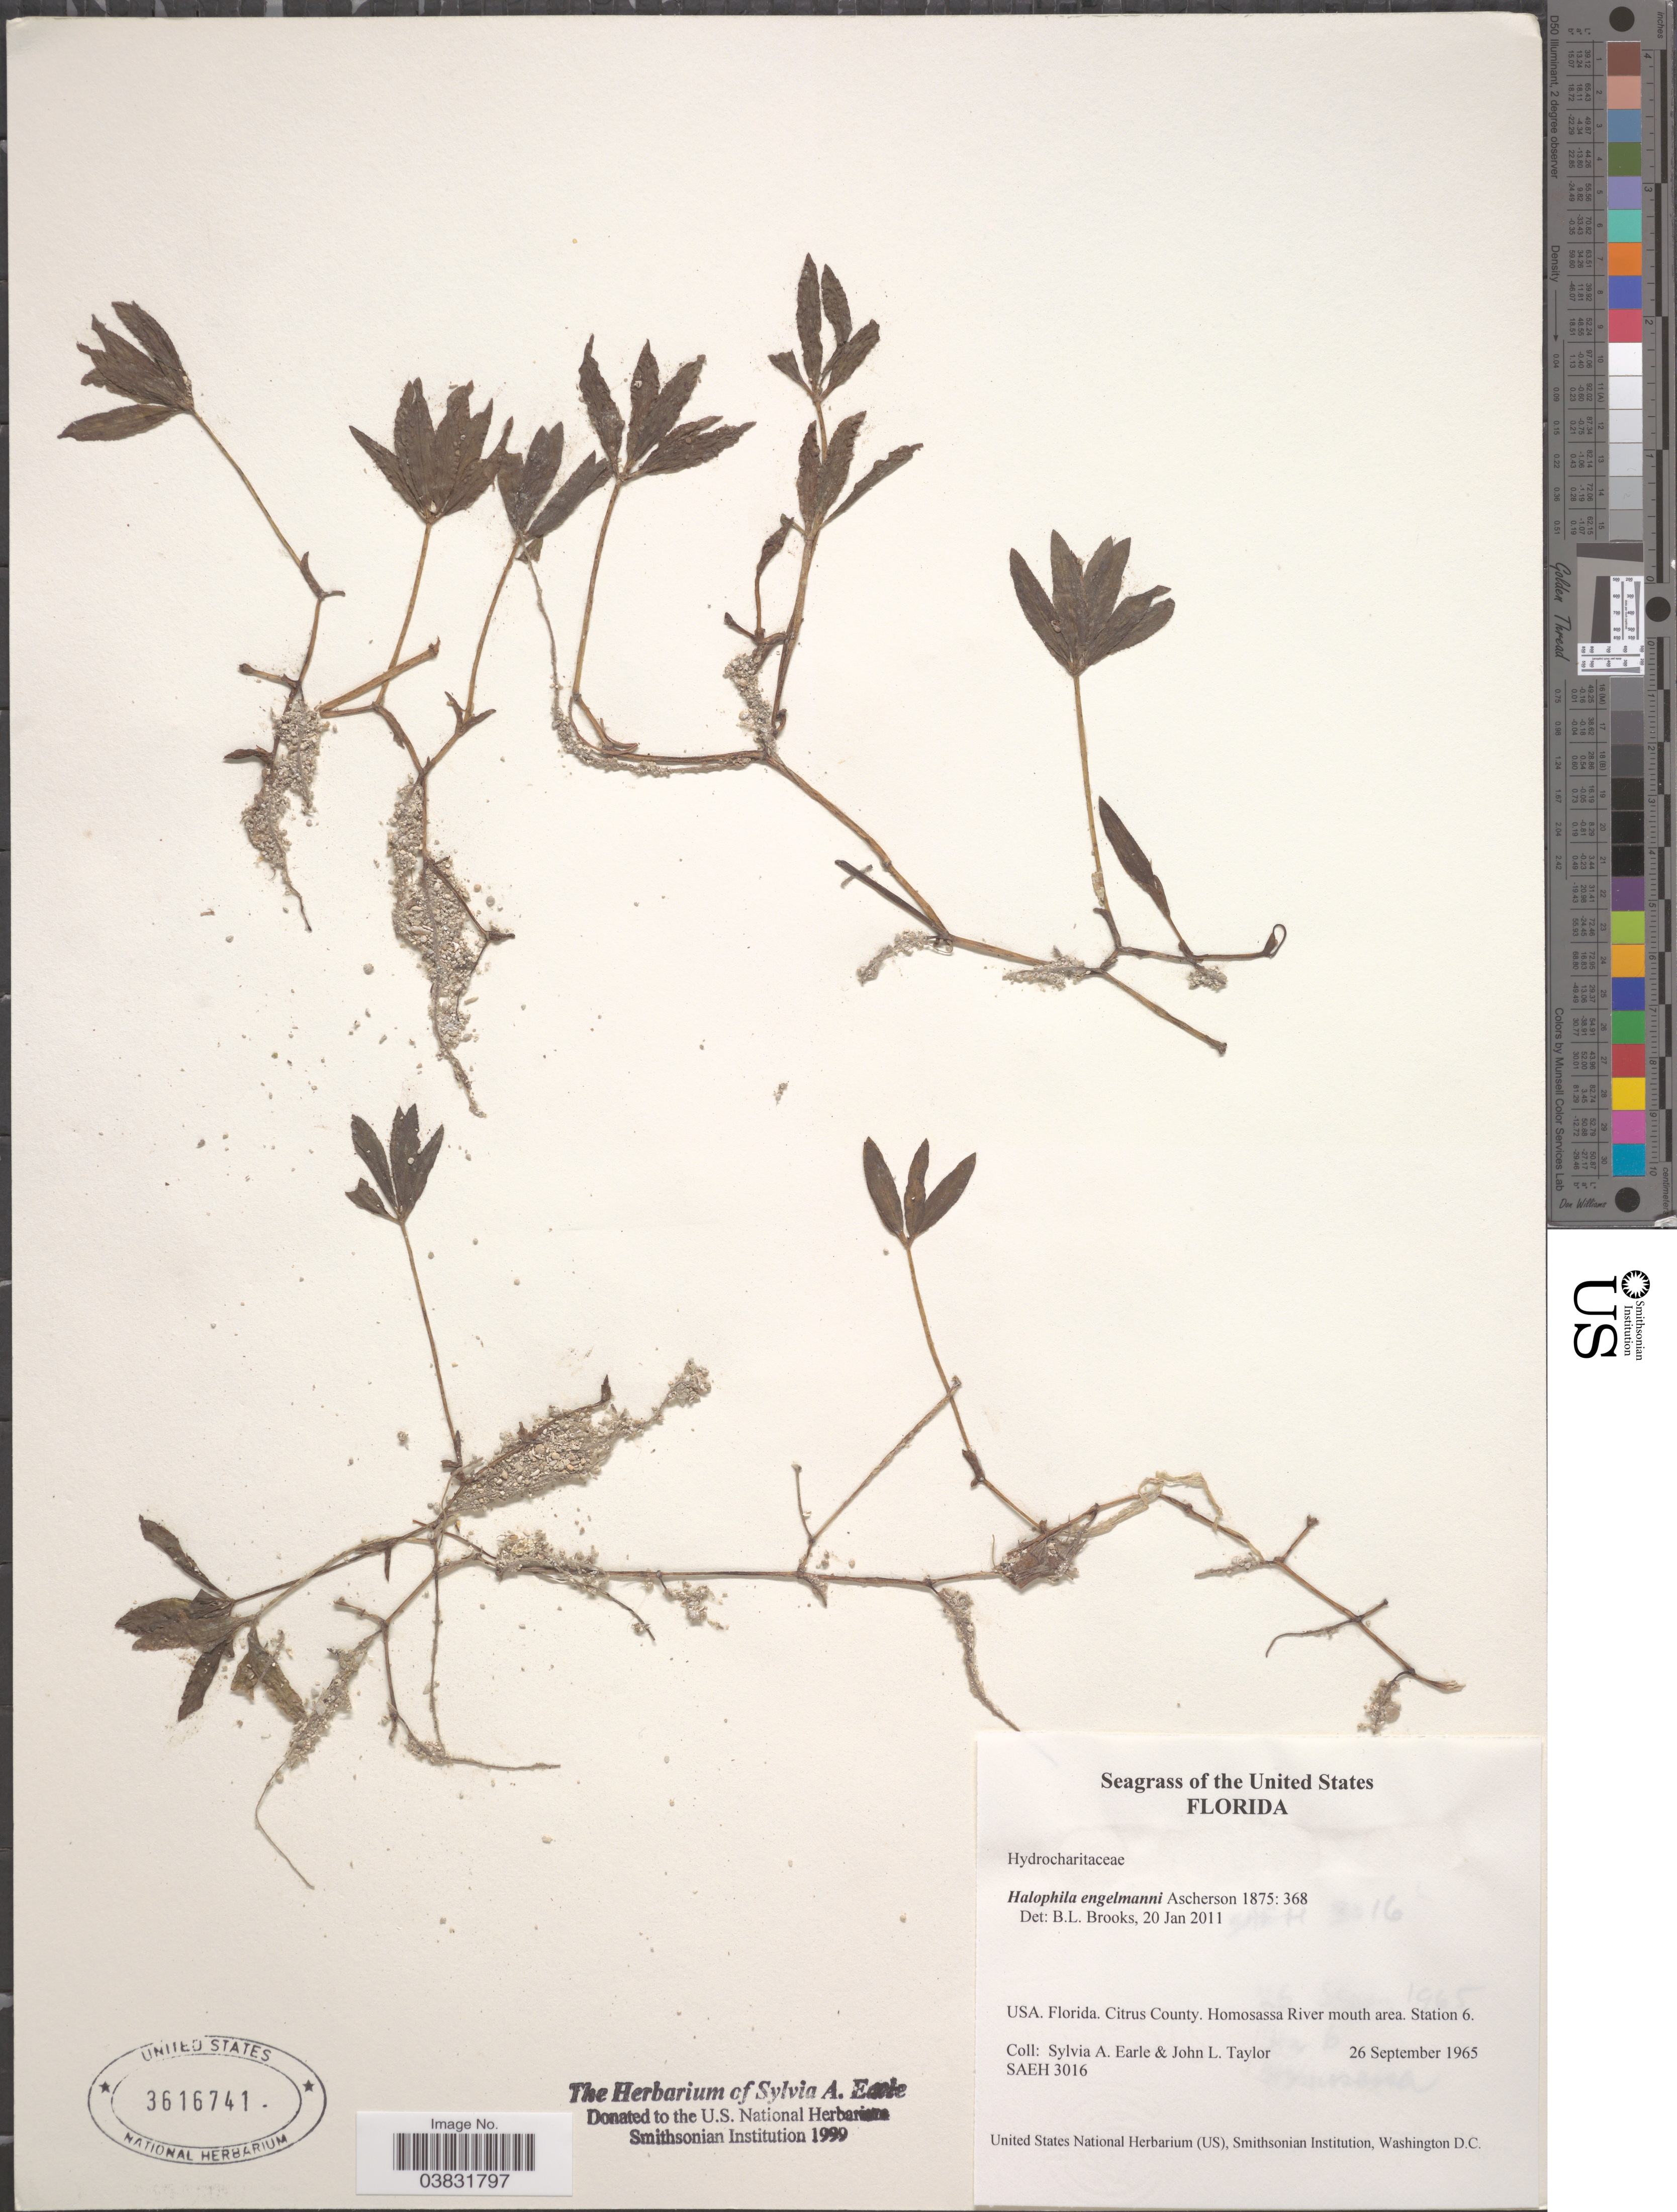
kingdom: Plantae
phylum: Tracheophyta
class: Liliopsida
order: Alismatales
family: Hydrocharitaceae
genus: Halophila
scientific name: Halophila engelmannii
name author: Asch.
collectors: S. A. Earle & J. L. Taylor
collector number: SAEH3016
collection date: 1965-09-26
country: United States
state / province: Florida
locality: Citrus County. Homosassa River mouth area. Station 6.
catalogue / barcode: US 3616741